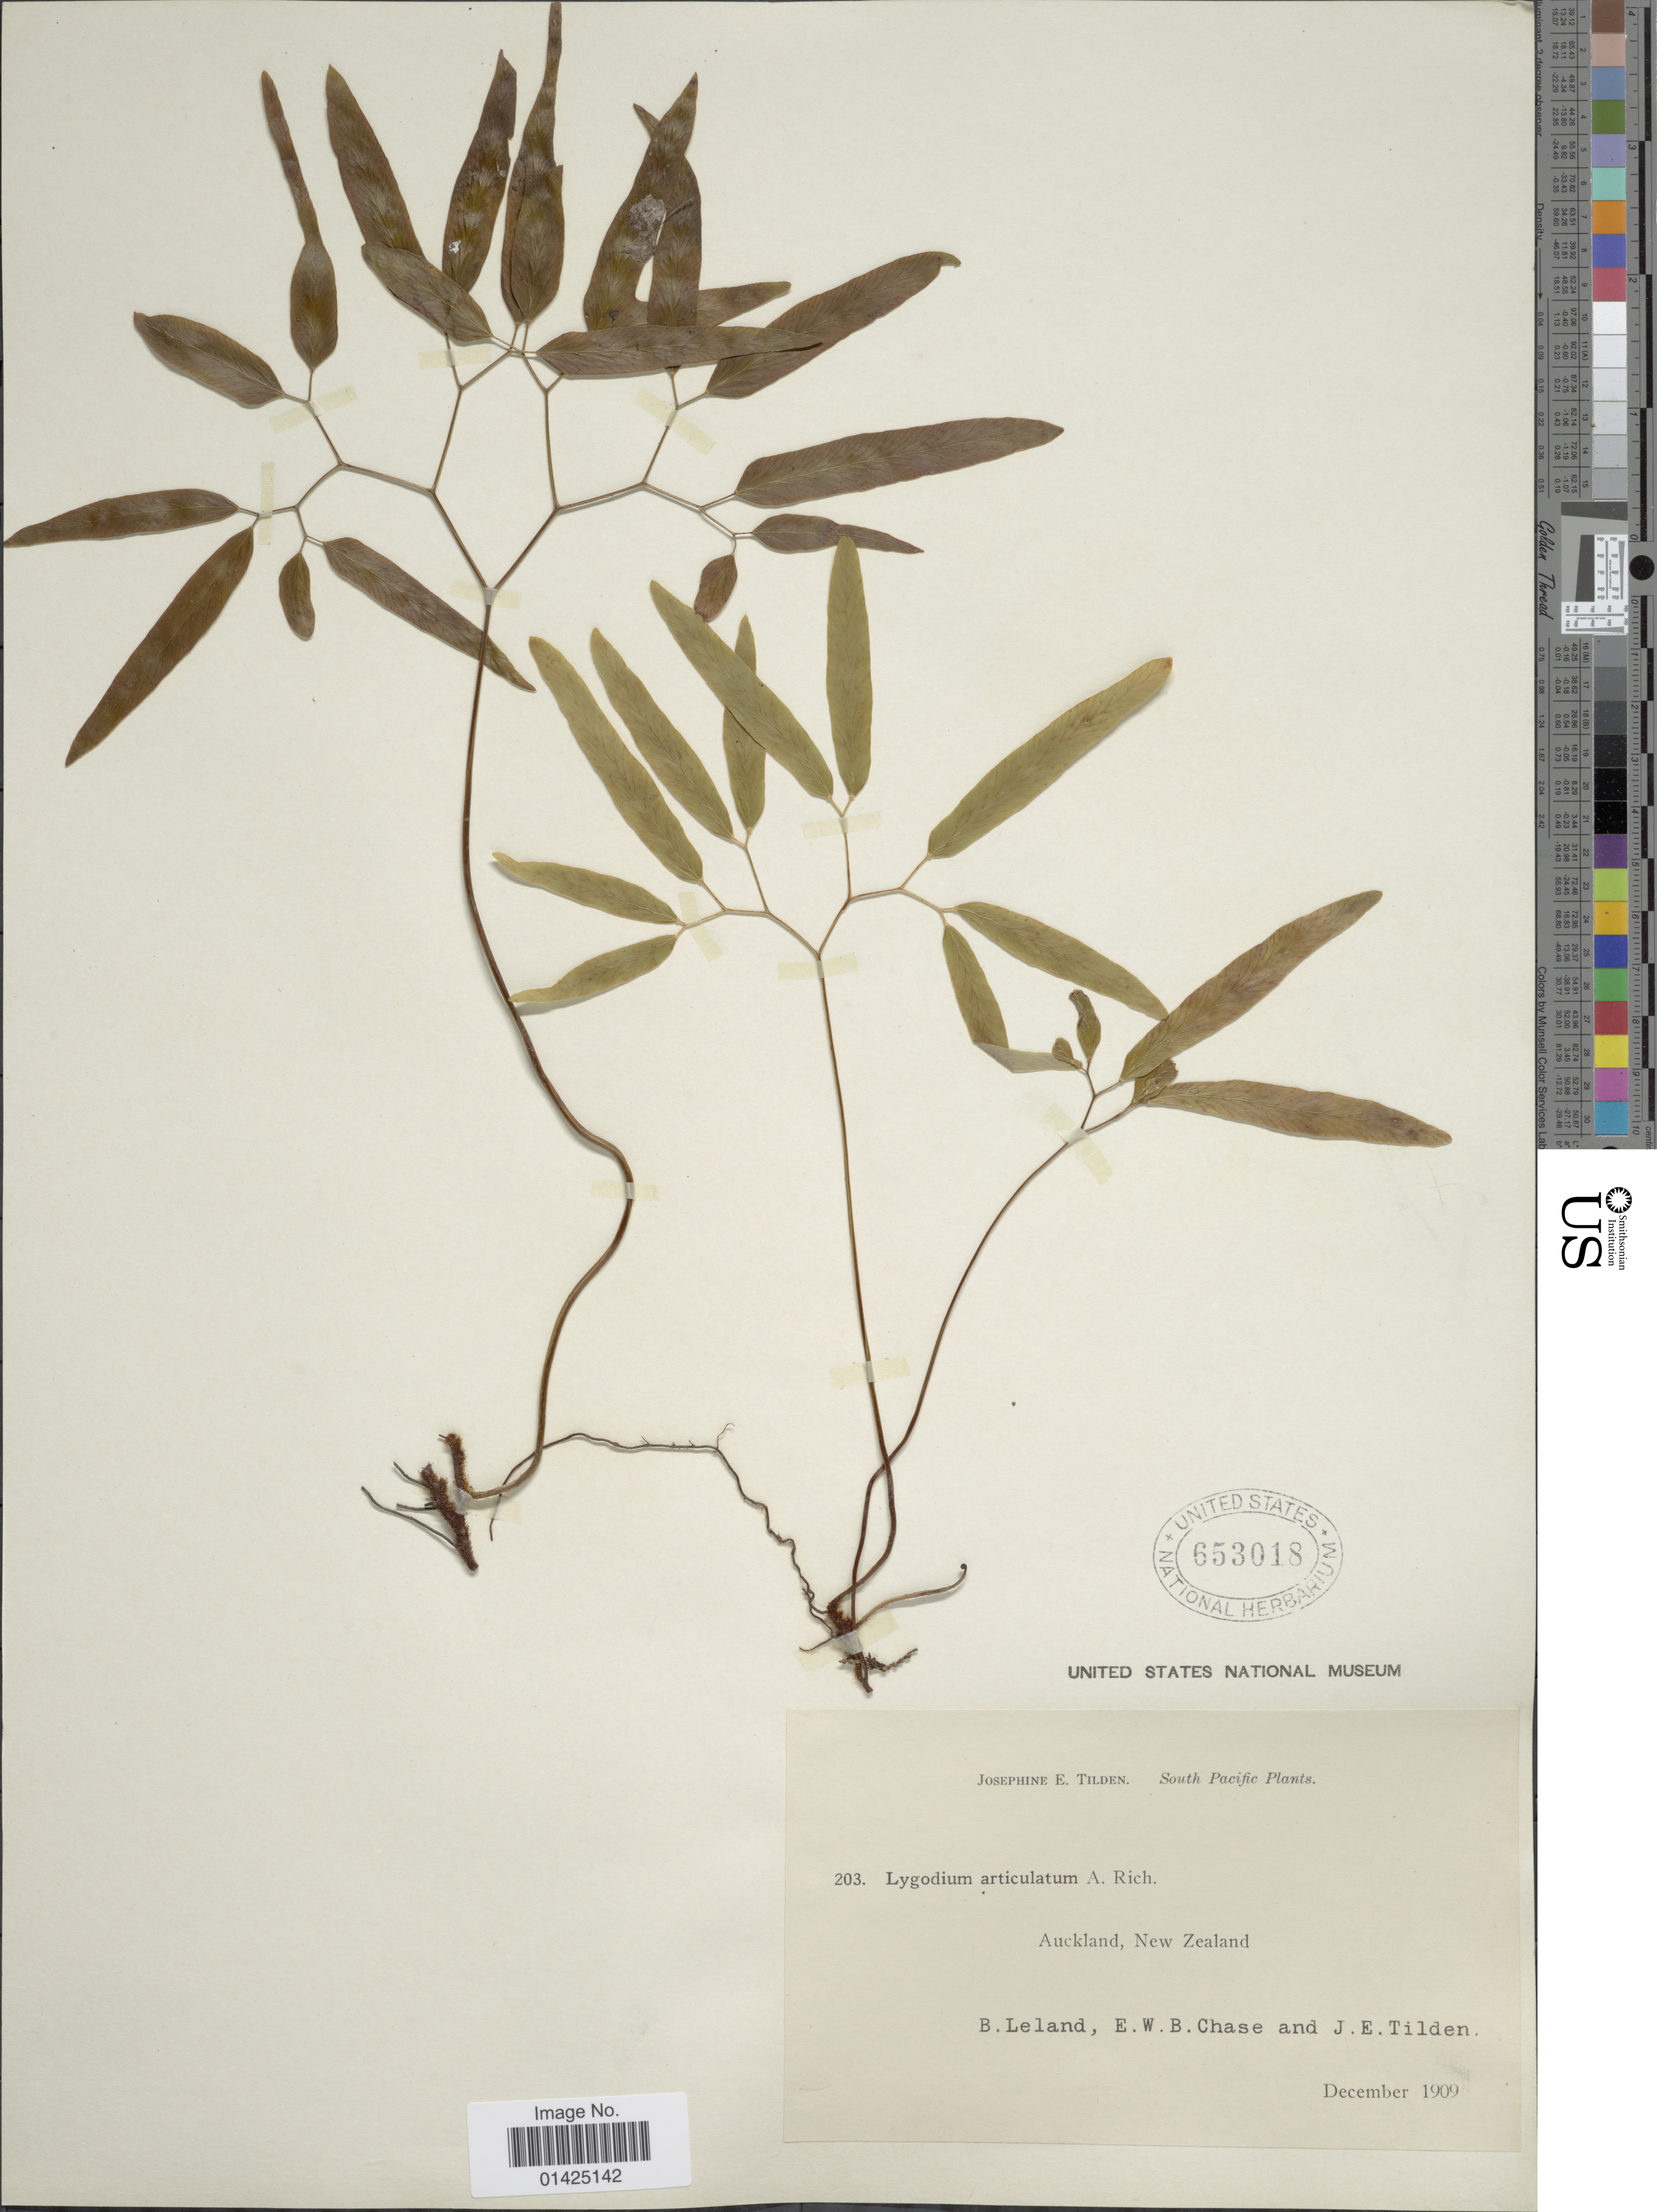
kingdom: Plantae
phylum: Tracheophyta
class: Polypodiopsida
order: Schizaeales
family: Lygodiaceae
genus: Lygodium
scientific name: Lygodium articulatum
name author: A. Rich.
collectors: B. Leland, E. W. Chase & J. E. Tilden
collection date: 1909-12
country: New Zealand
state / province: Auckland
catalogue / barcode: US 653018